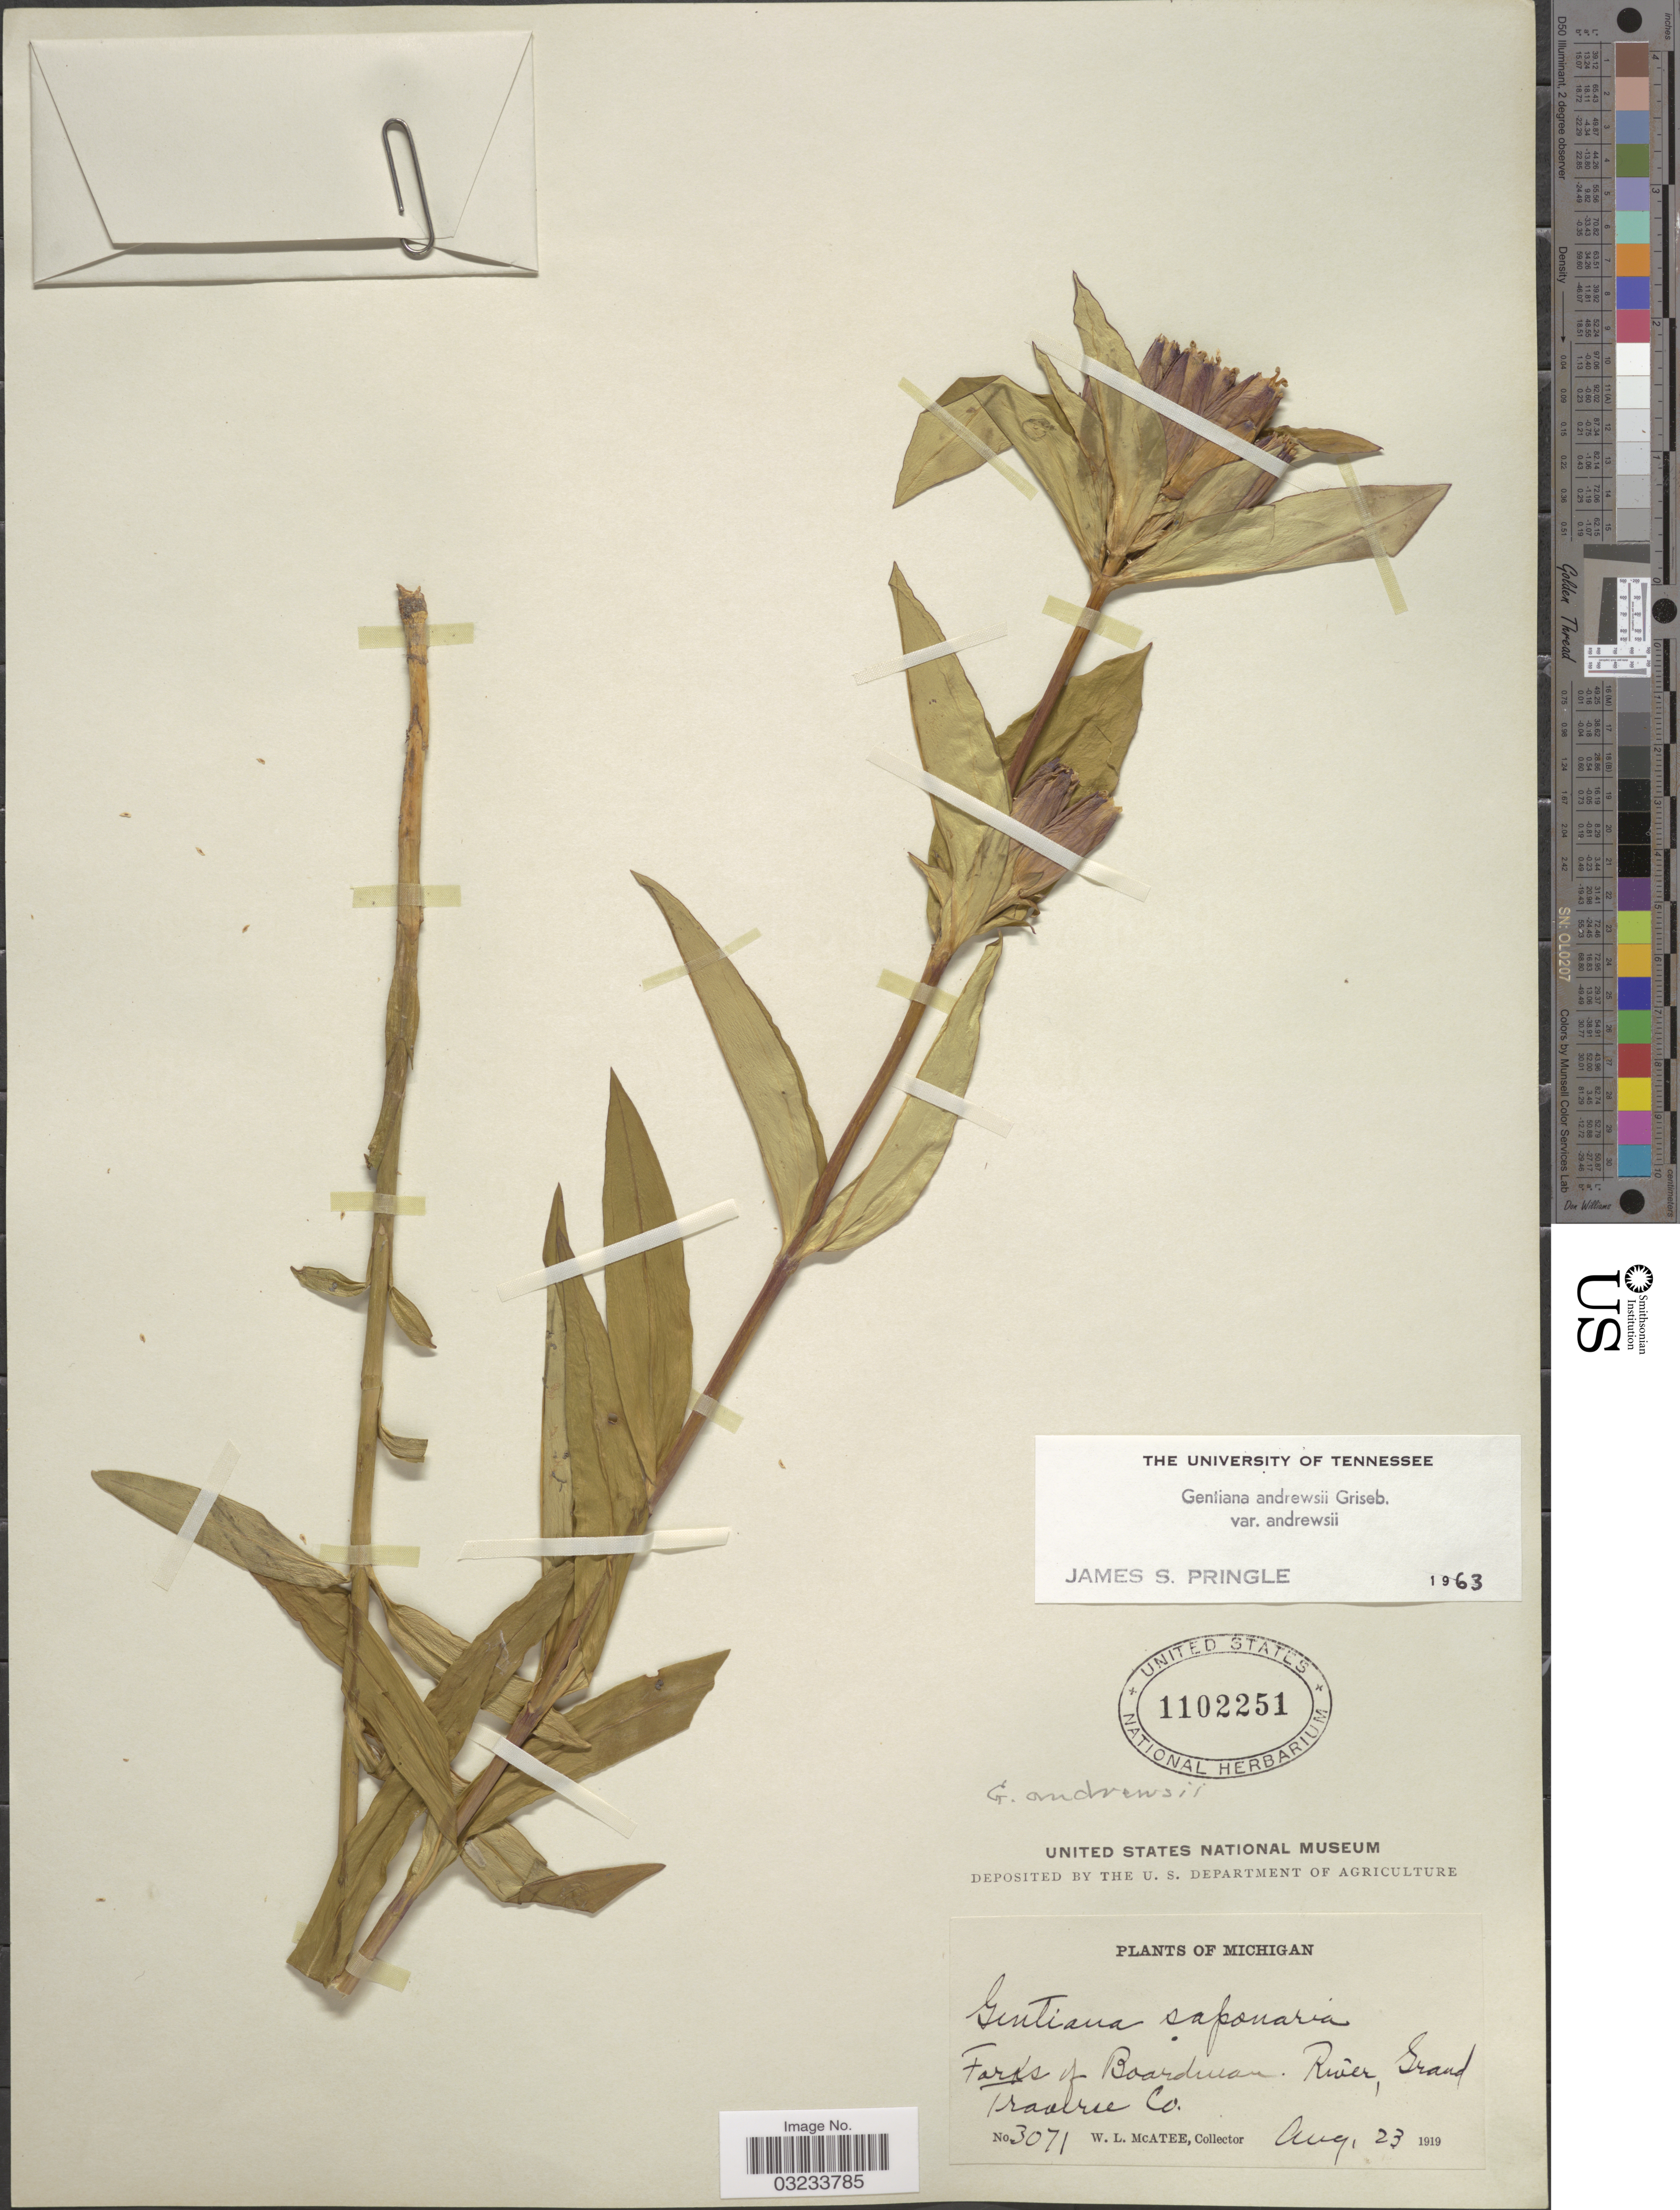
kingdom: Plantae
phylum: Tracheophyta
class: Magnoliopsida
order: Gentianales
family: Gentianaceae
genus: Gentiana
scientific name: Gentiana andrewsii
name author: Griseb.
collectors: W. McAtee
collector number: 3071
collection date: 1919-08-23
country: United States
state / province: Michigan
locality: Forks of Boardman. River, Grand, Traverse Co.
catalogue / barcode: US 1102251